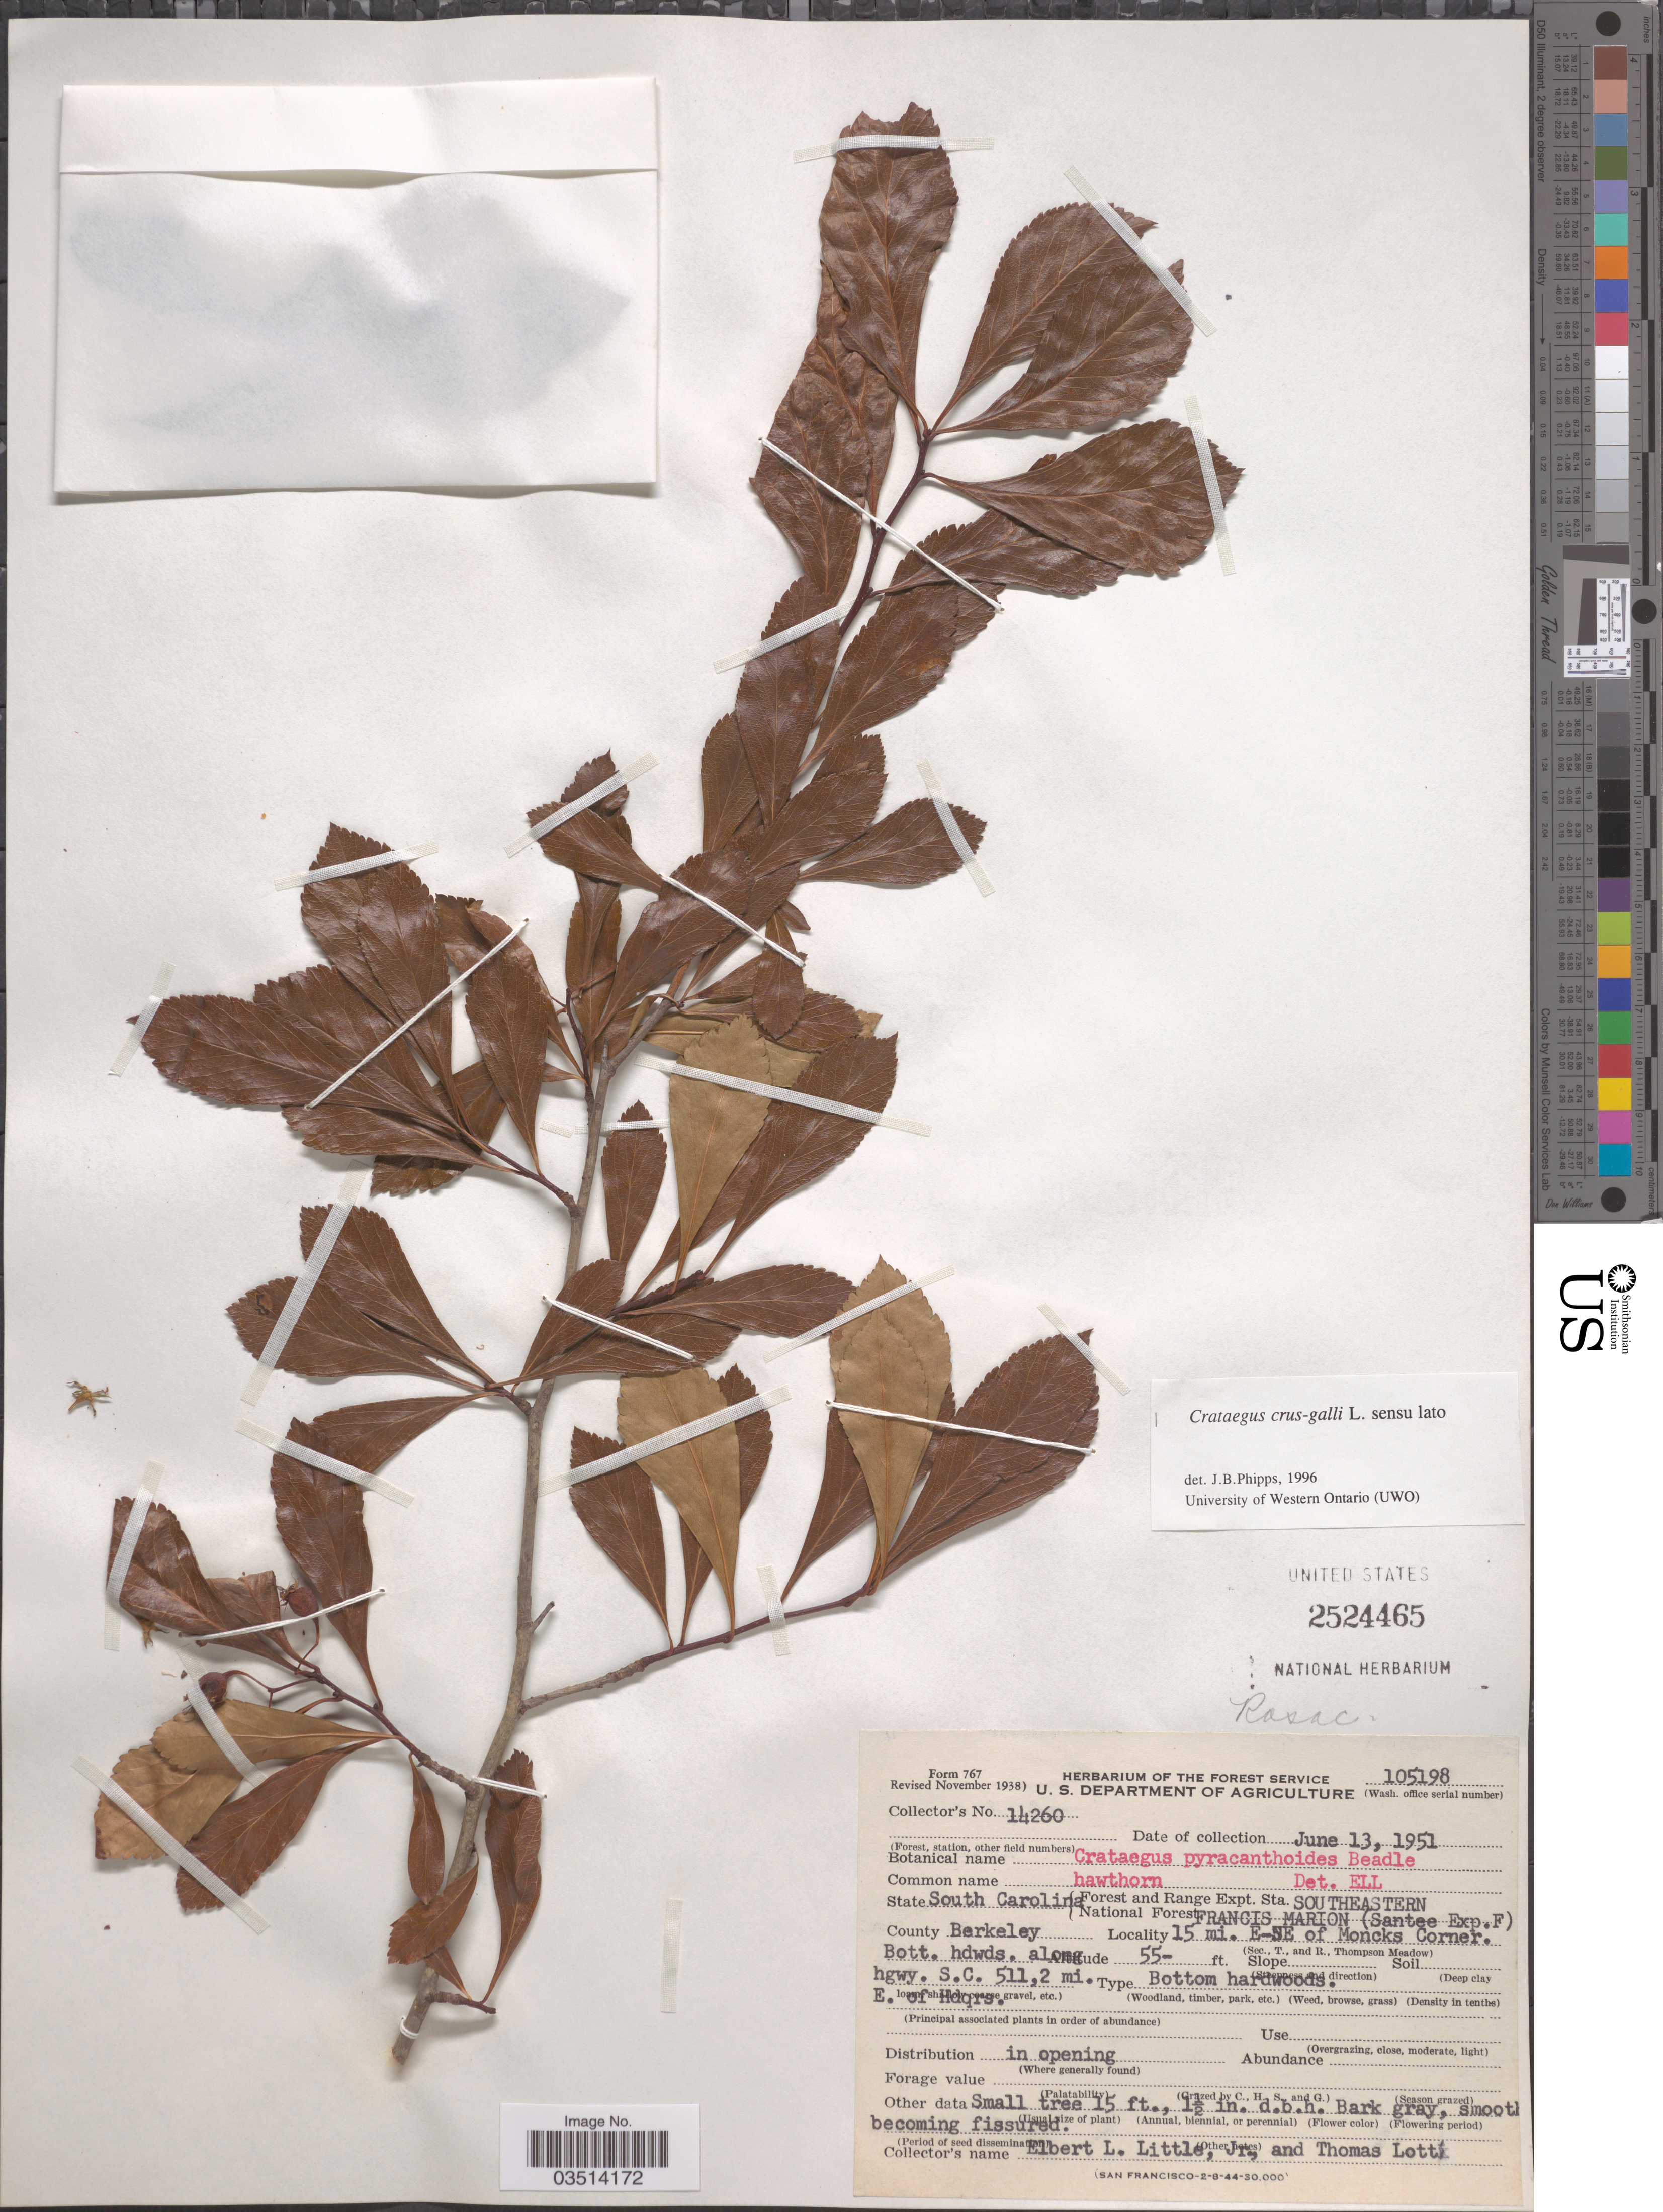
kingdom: Plantae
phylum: Tracheophyta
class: Magnoliopsida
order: Rosales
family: Rosaceae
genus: Crataegus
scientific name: Crataegus crus-galli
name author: L.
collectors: E. L. Little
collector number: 14260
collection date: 1951-06-13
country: United States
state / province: South Carolina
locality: Forest and Range Expt. Sta. Southeastern. National Forest Francis Marion (Santee Exp. F). County Berkeley. 15 mi. E-SE of Moncks Corner. Bott. hdwds. along hgwy. S.C. 511,2 mi. E. of Hdqrs.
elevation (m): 17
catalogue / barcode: US 2524465